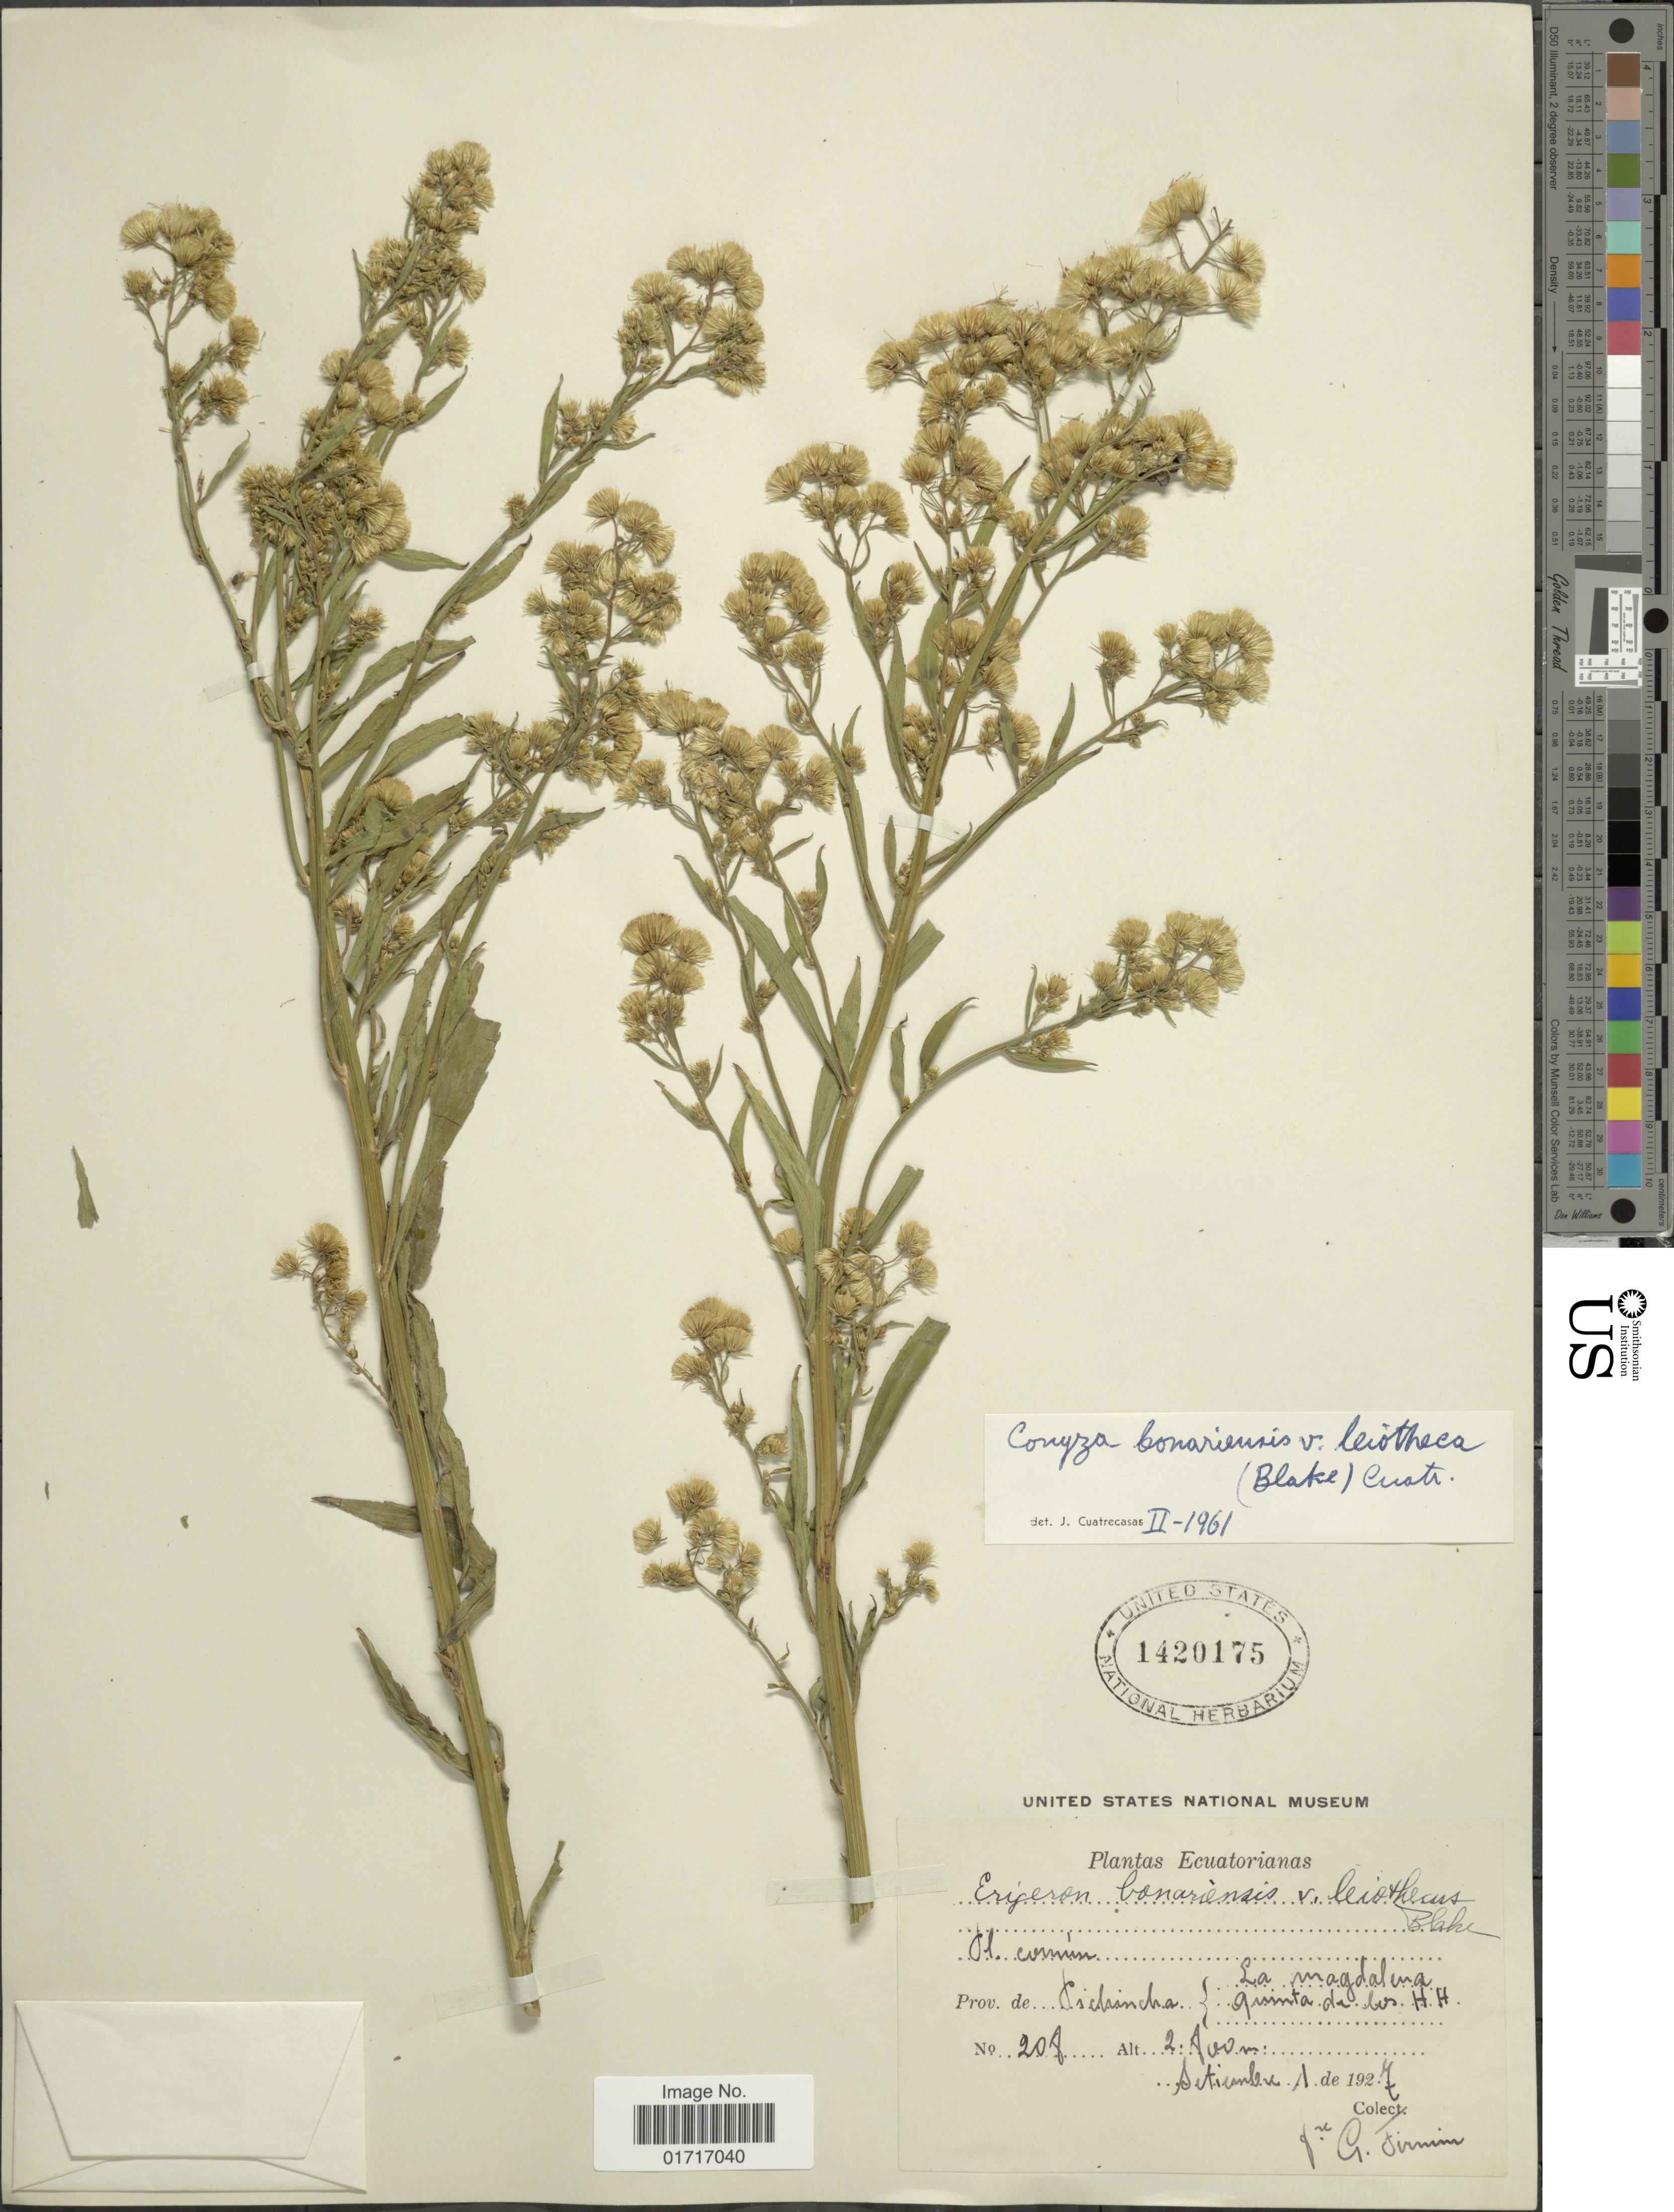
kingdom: Plantae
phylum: Tracheophyta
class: Magnoliopsida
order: Asterales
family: Asteraceae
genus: Conyza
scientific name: Conyza bonariensis var. leiotheca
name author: (S.F. Blake) Cuatrec.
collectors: F. Firmin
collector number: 208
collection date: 1927-09-01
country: Ecuador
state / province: Pichincha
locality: Prov. de Pichincha La Magdalena quinta de los HH.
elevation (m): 2800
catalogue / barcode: US 1420175